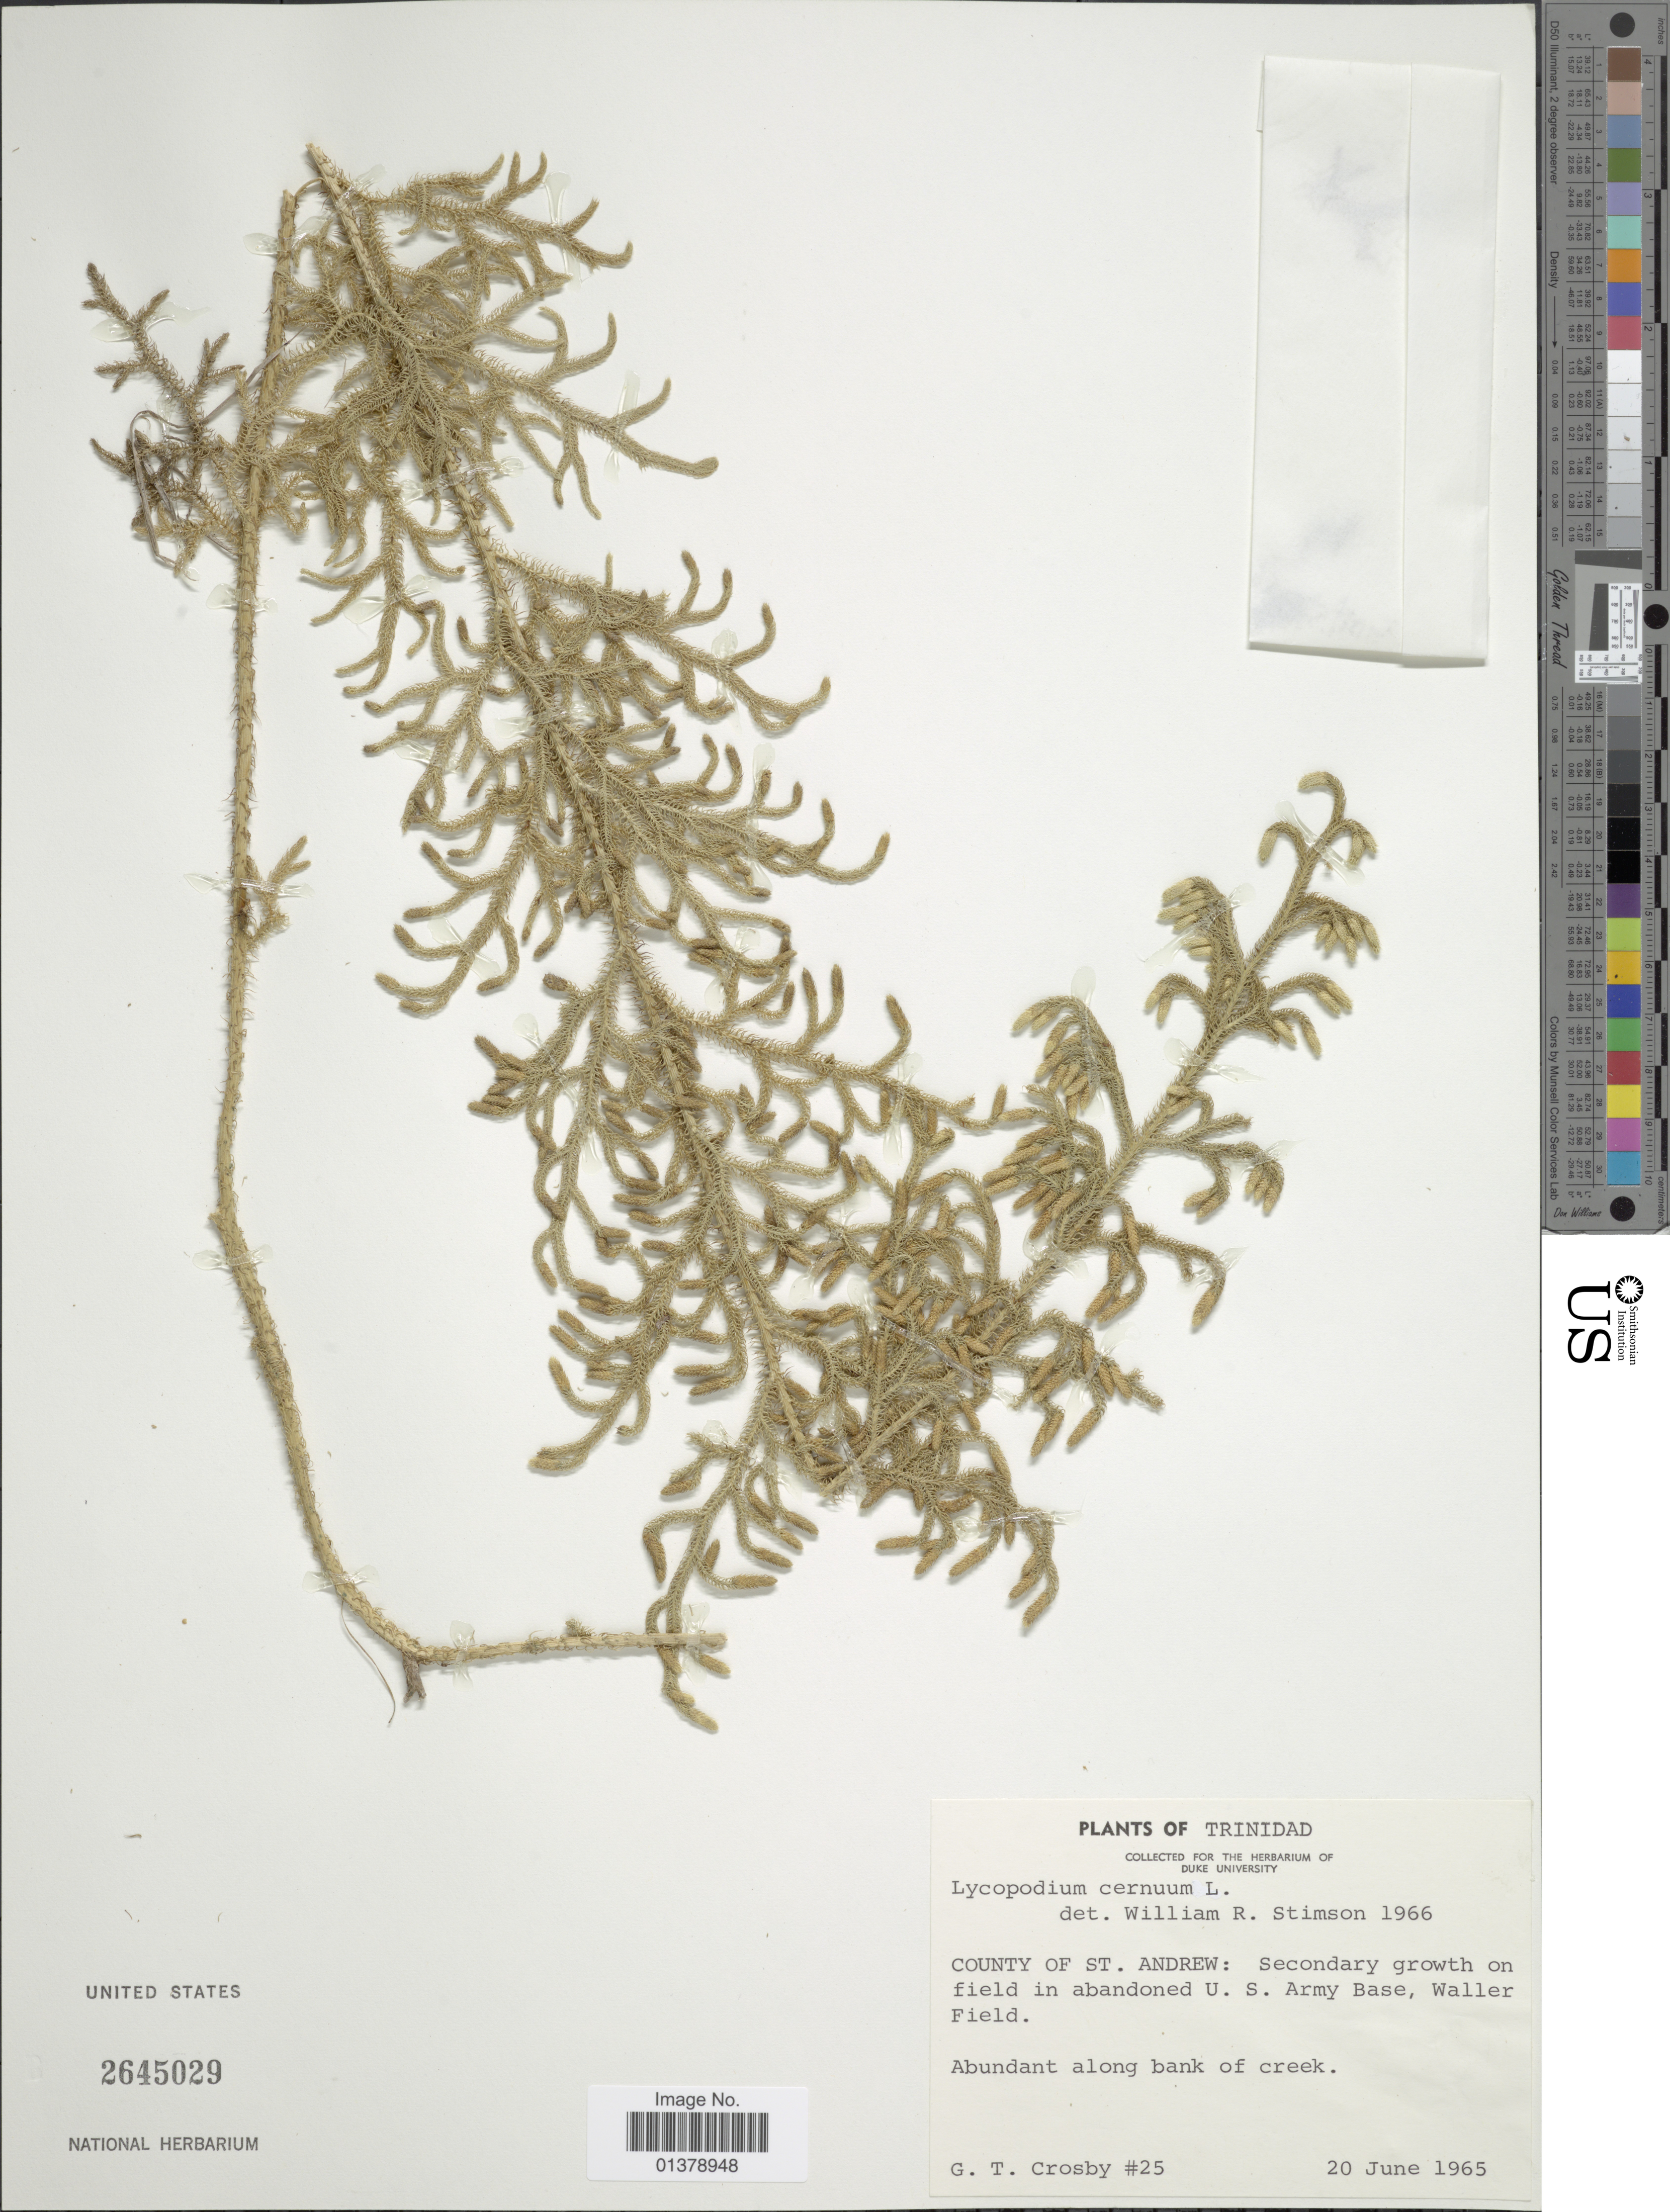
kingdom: Plantae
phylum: Tracheophyta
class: Lycopodiopsida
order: Lycopodiales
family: Lycopodiaceae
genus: Palhinhaea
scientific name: Palhinhaea cernua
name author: (L.) Vasc. & Franco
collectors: G. T. Crosby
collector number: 25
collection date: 1965-06-20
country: Trinidad and Tobago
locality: County of St. Andrew: secondary growth on field in abandoned U.S. Army Base, Waller Field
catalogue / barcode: US 2645029